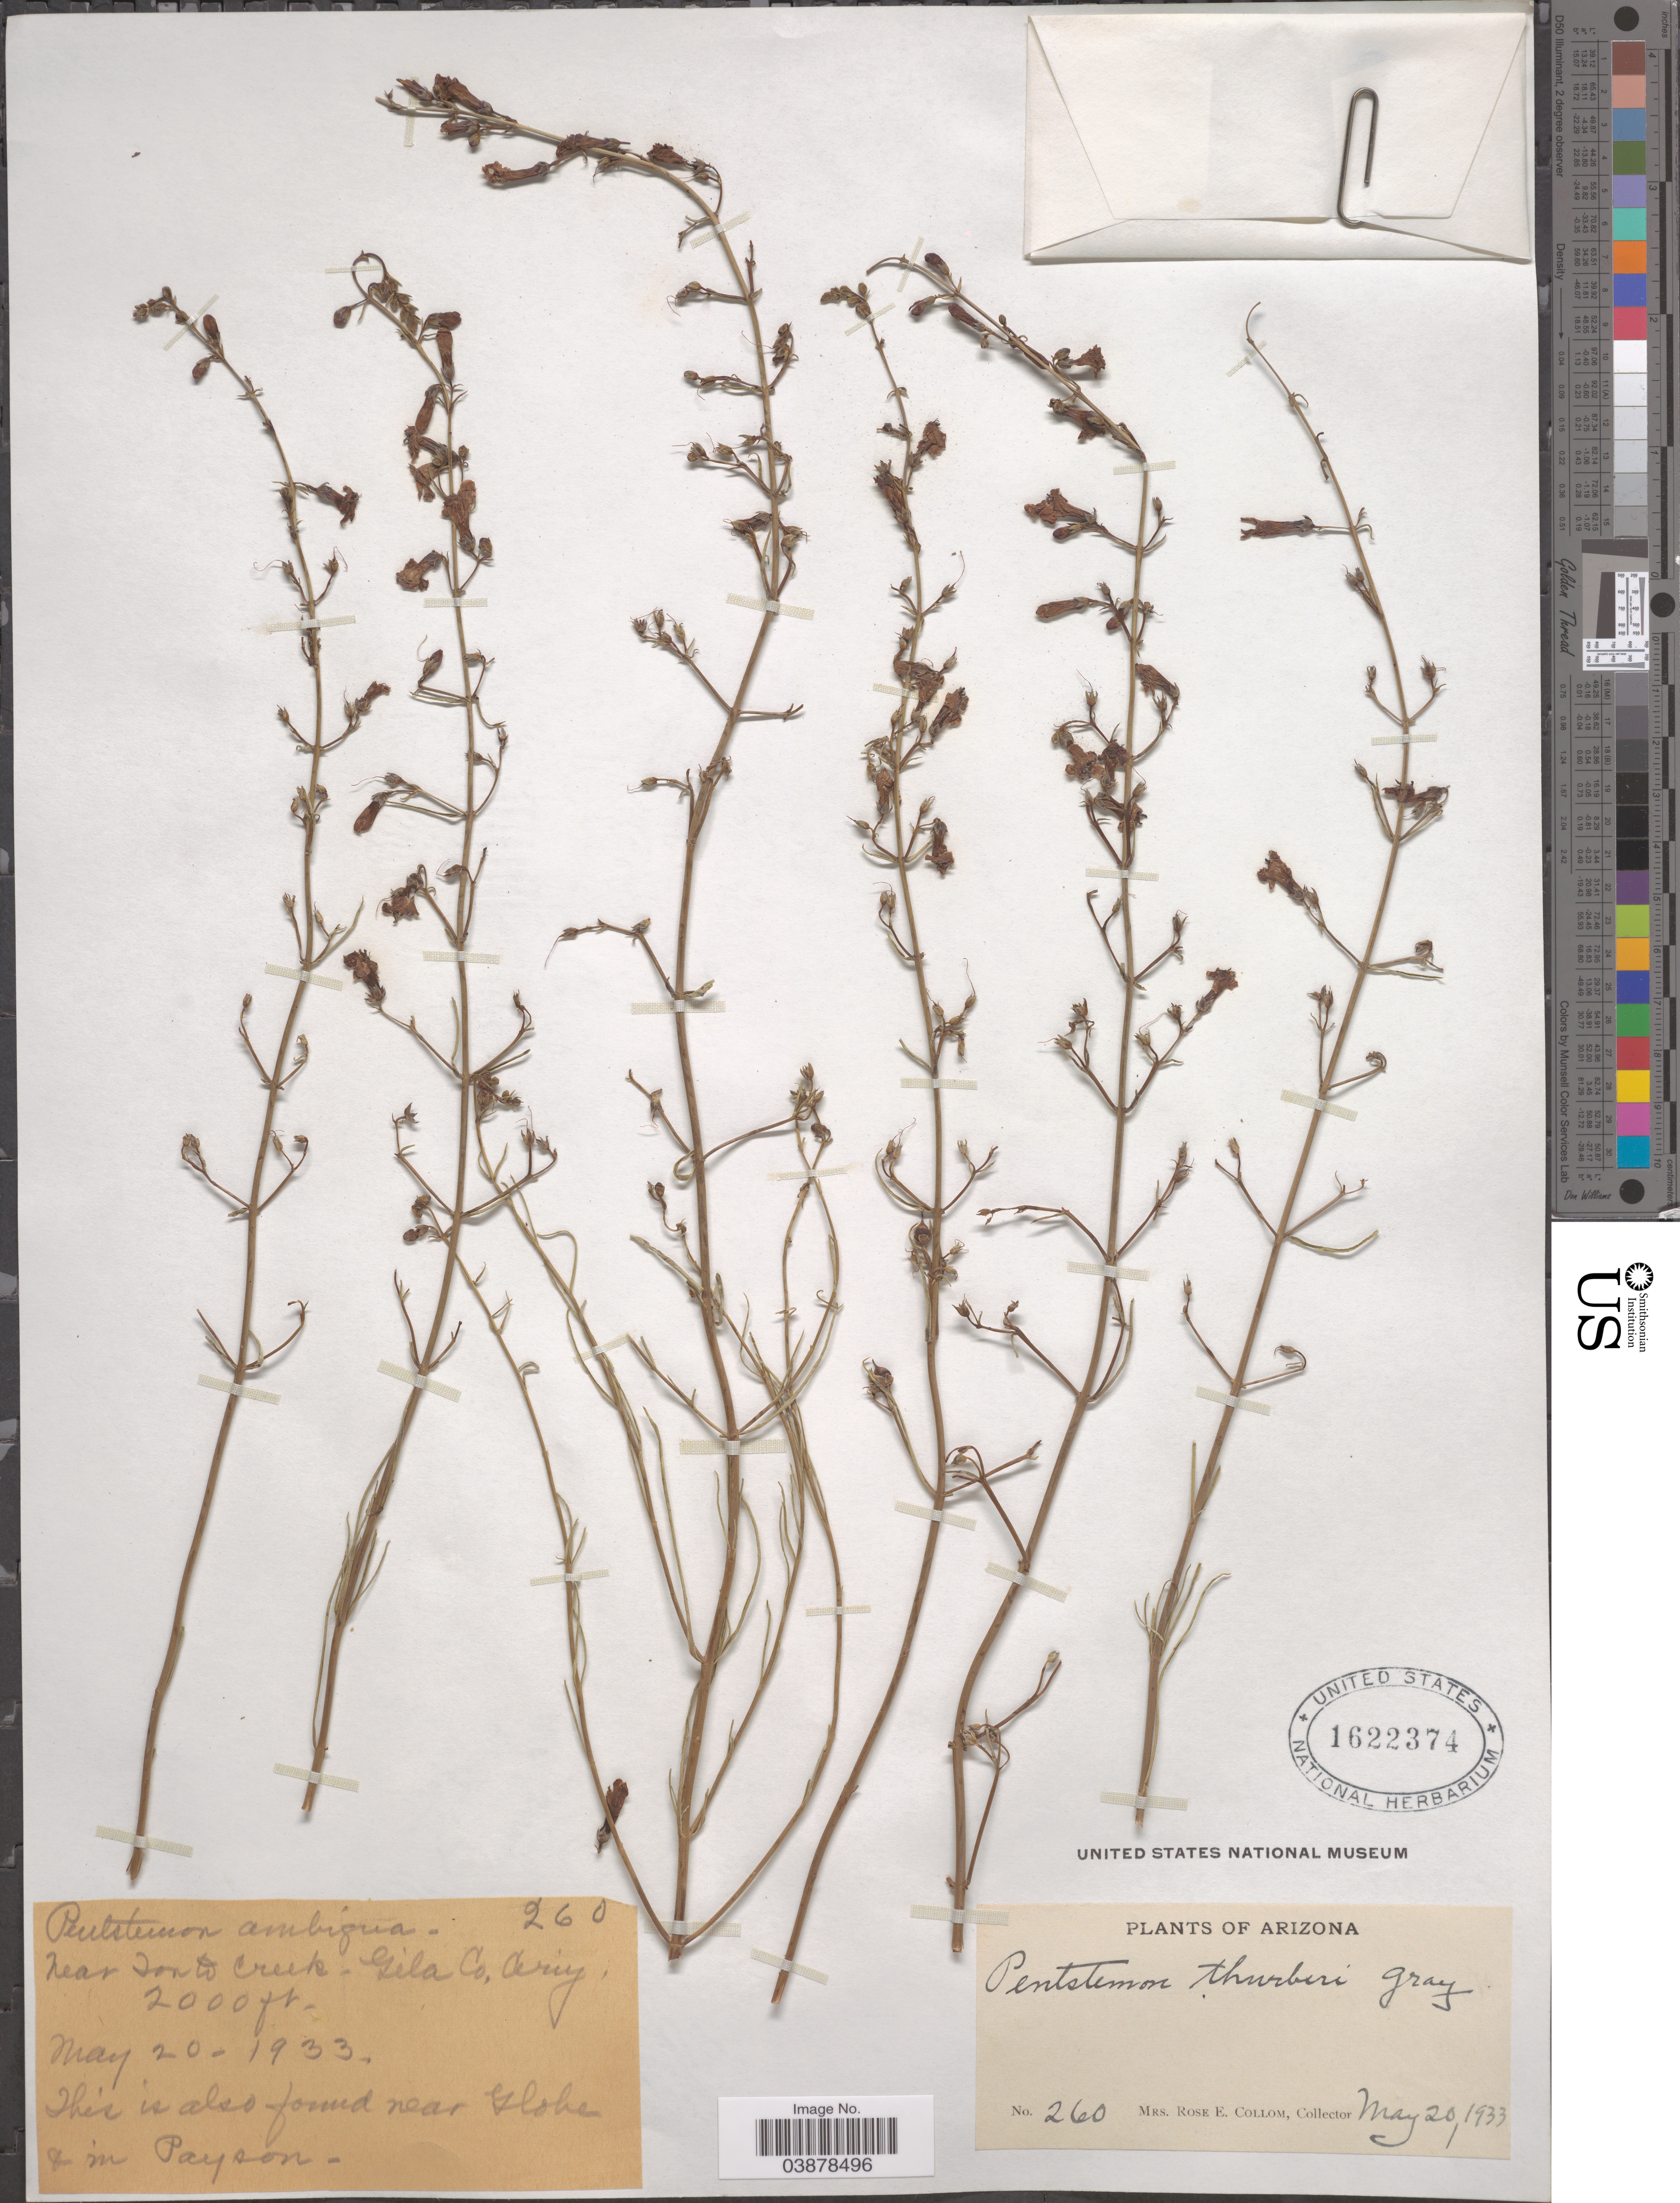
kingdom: Plantae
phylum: Tracheophyta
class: Magnoliopsida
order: Lamiales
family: Plantaginaceae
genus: Penstemon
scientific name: Penstemon thurberi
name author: Torr.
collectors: R. E. Collom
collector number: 260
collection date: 1933-05-20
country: United States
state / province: Arizona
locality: Near Tonto Creek- Gila Co.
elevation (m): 610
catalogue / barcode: US 1622374